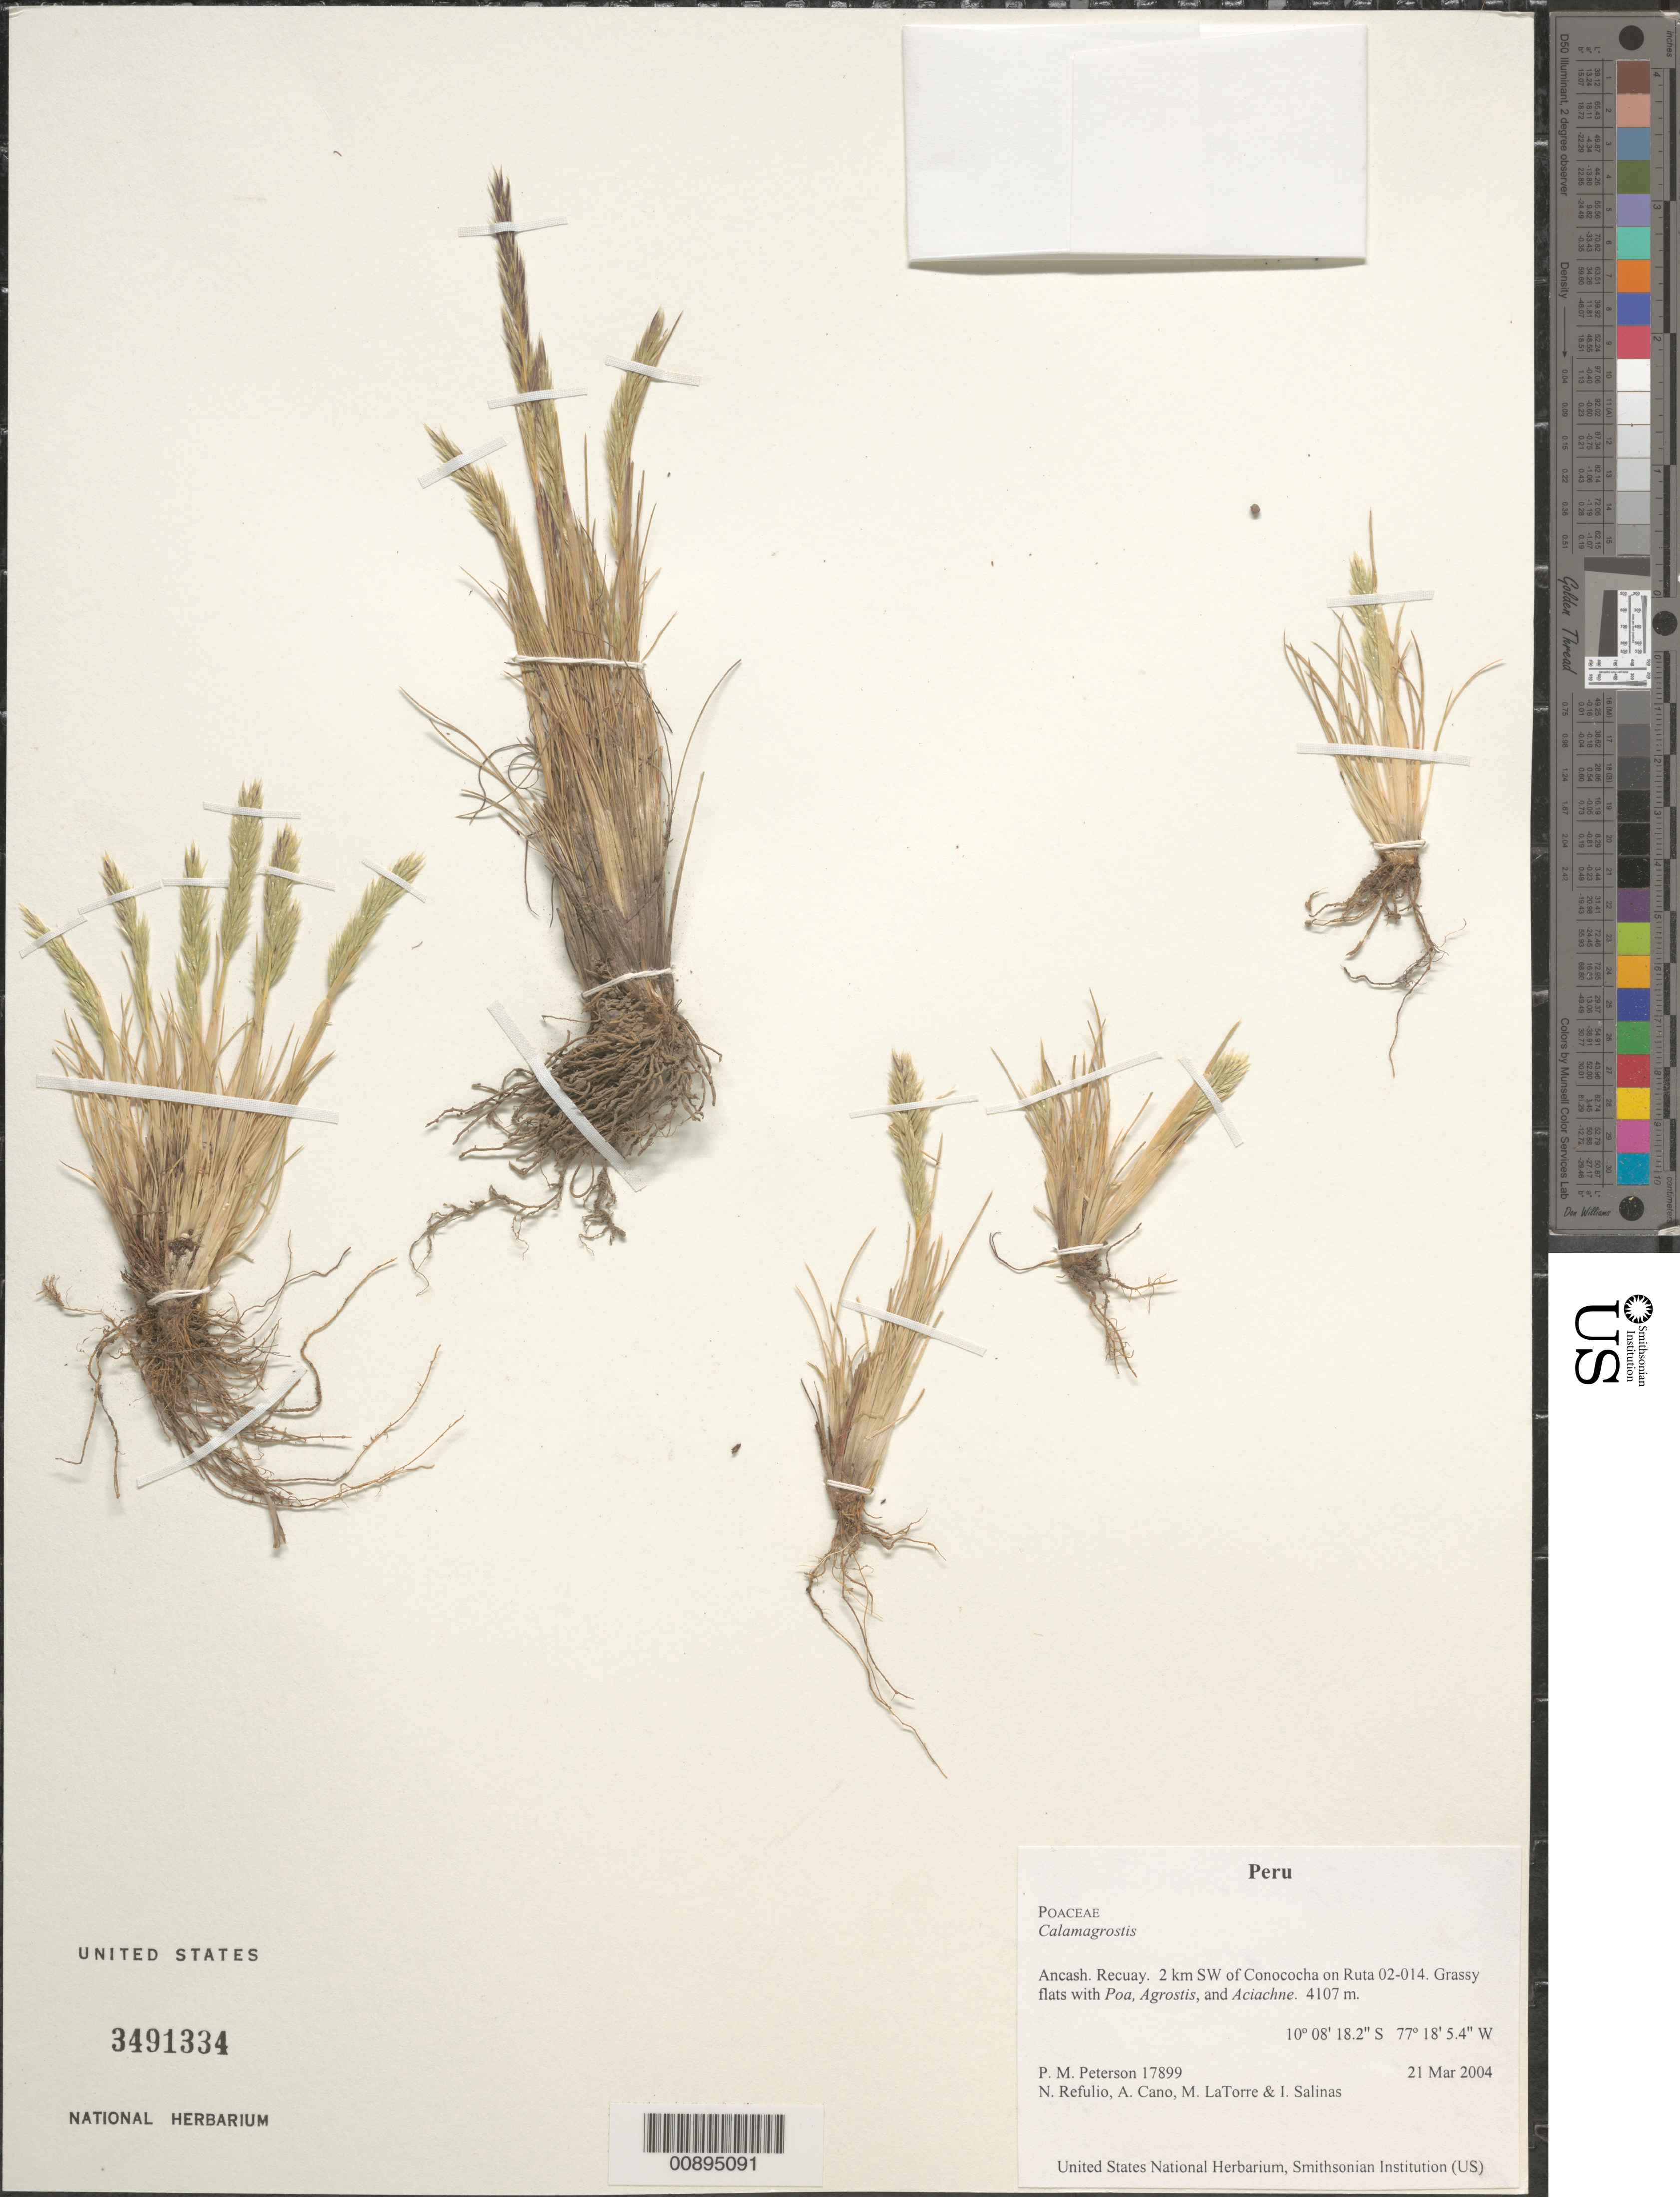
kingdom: Plantae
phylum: Tracheophyta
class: Liliopsida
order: Poales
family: Poaceae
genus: Calamagrostis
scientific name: Calamagrostis sp.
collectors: P. M. Peterson, N. Refulio-Rodríguez, A. Cano, M. Torre & I. Salinas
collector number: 17899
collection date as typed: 21 Mar 2004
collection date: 2004-03-21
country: Peru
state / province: Ancash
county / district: Recuay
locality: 2 km SW of Conococha on Ruta 02-014. Grassy flats with Poa, Agrostis, and Aciachne.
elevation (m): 4107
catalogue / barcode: US 3491334